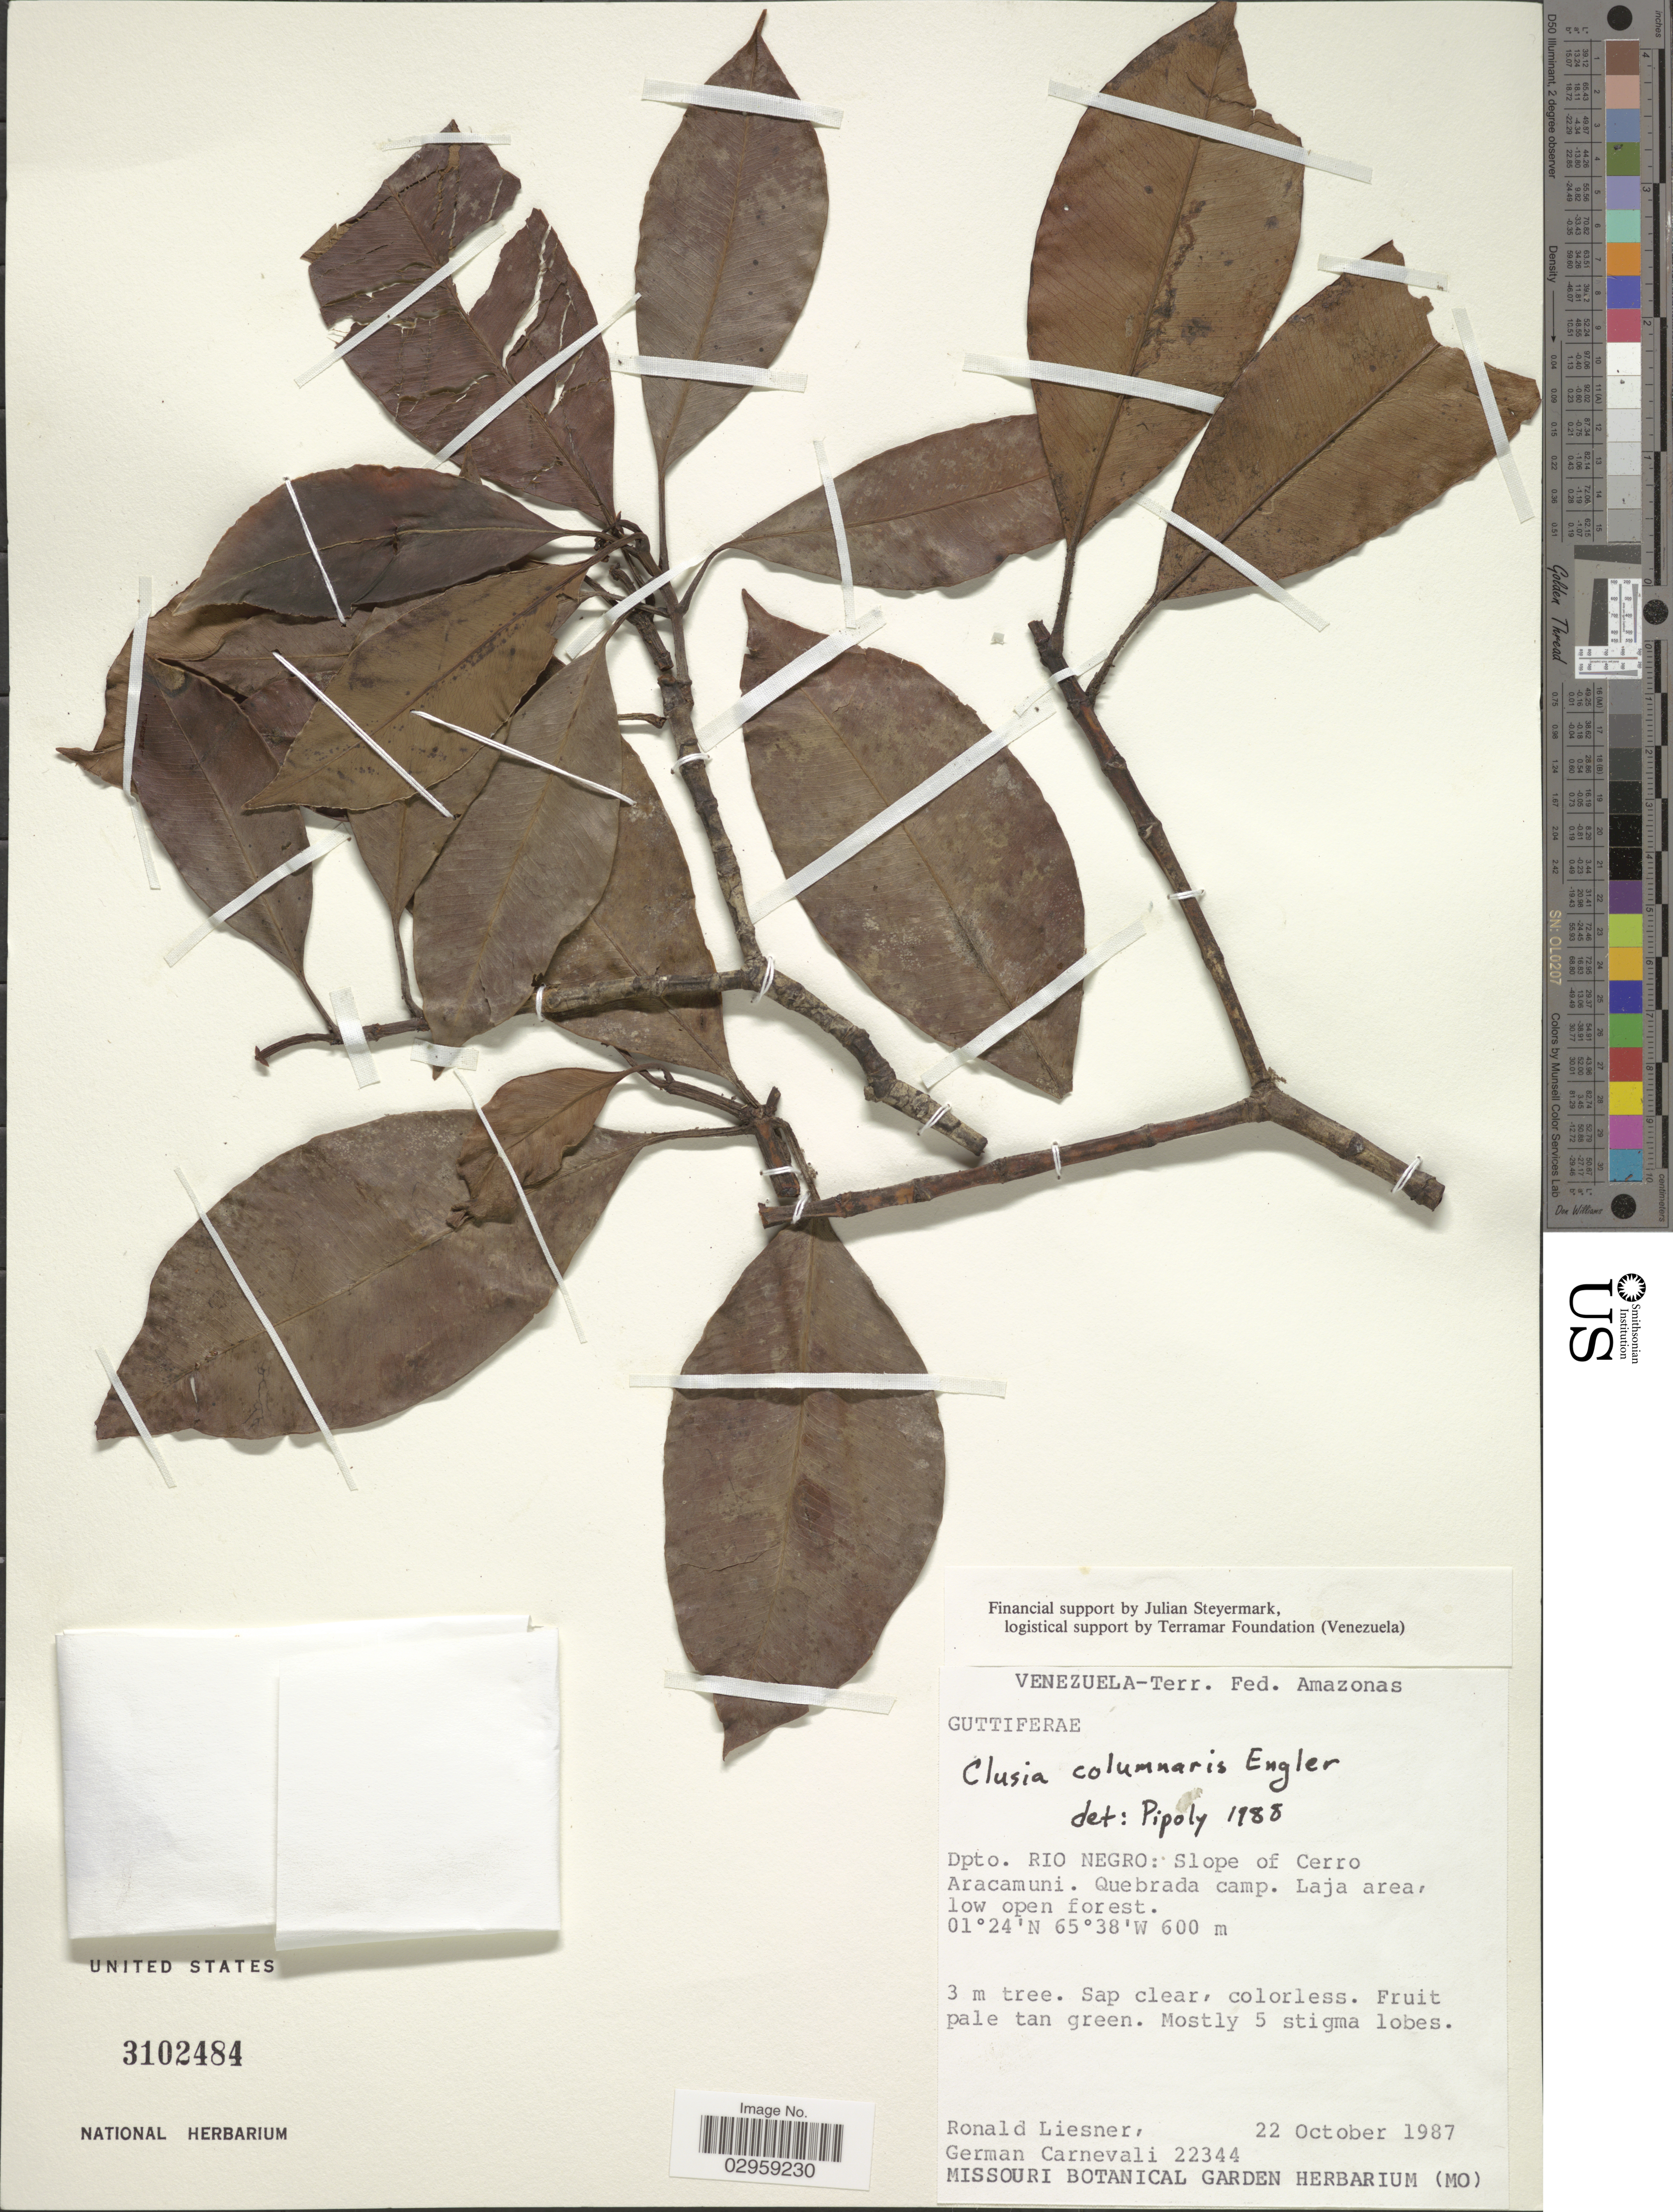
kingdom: Plantae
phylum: Tracheophyta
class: Magnoliopsida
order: Malpighiales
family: Clusiaceae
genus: Clusia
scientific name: Clusia columnaris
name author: Engl.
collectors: R. L. Liesner & G. Carnevali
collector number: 22344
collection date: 1987-10-22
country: Venezuela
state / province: Amazonas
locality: Terr. Fed. Amazonas. Dpto. Rio Negro: Slope of Cerro Aracamuni. Quebrada camp. Laja area, low open forest.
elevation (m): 600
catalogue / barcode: US 3102484